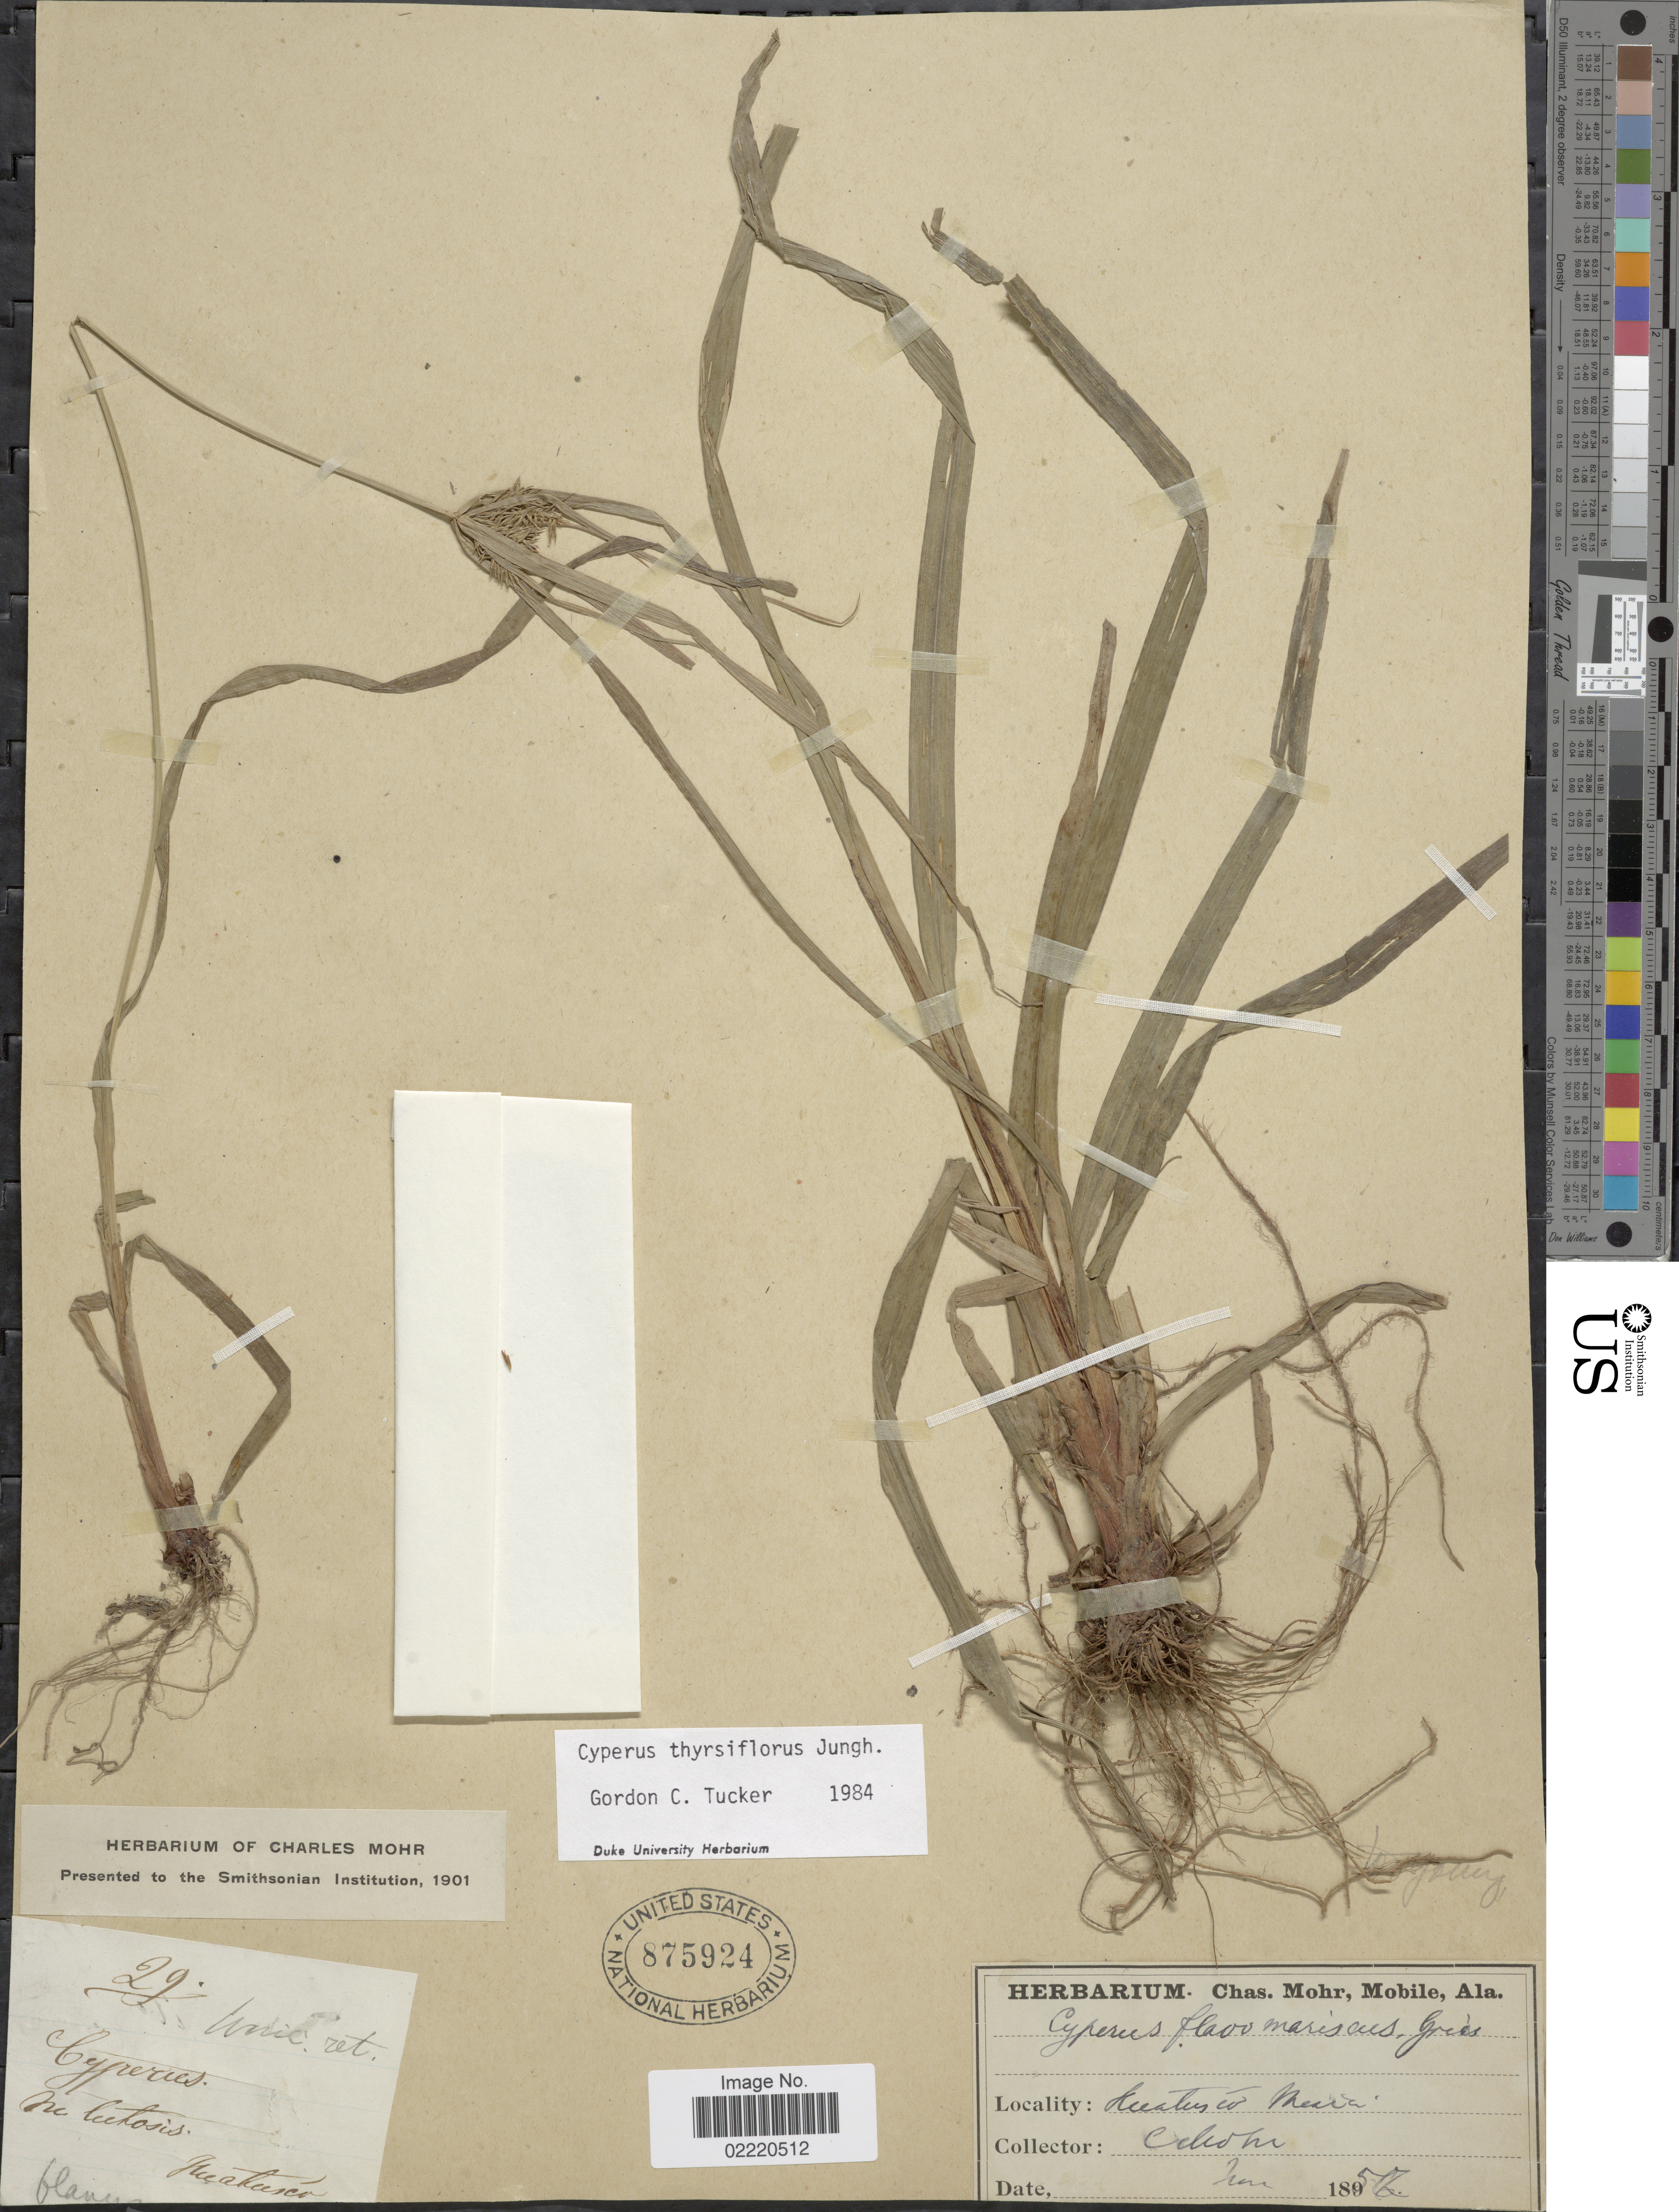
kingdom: Plantae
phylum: Tracheophyta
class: Liliopsida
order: Poales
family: Cyperaceae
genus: Cyperus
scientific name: Cyperus thyrsiflorus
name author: Jungh.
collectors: C. T. Mohr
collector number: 29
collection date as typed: June 1857 [?]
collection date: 1857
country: United States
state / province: Alabama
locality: Huatusco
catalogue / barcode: US 875924